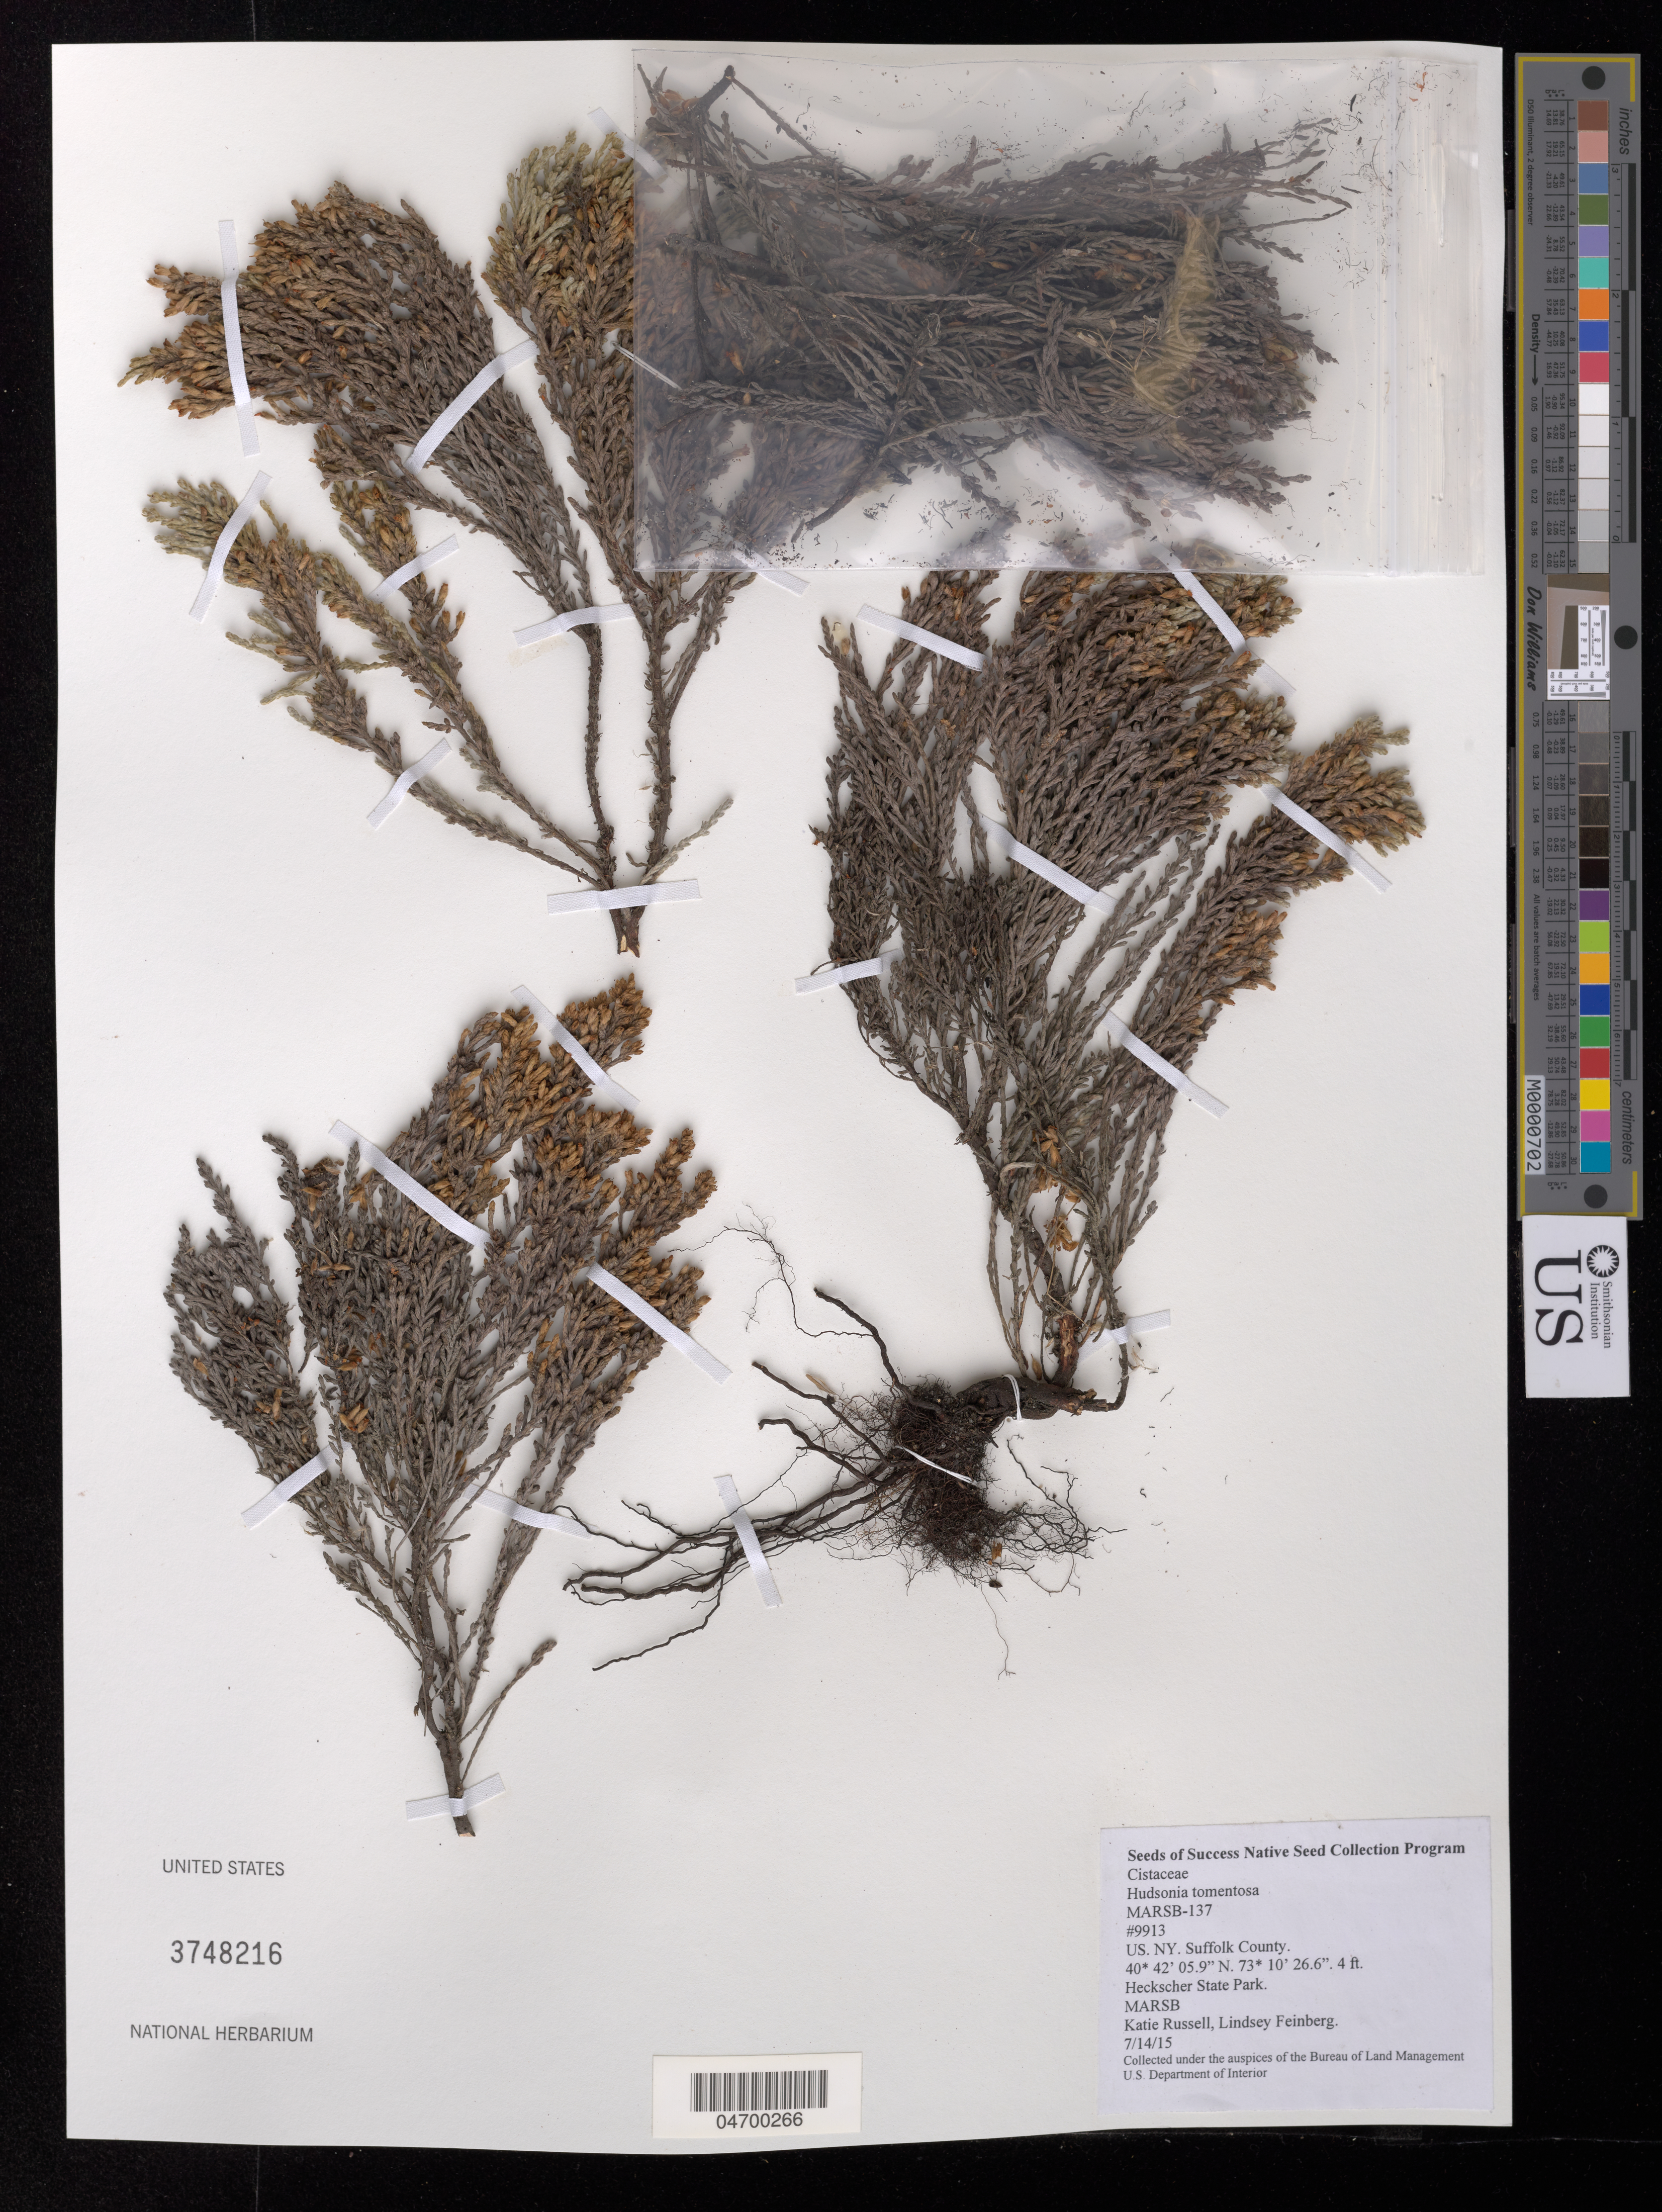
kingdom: Plantae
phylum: Tracheophyta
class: Magnoliopsida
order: Malvales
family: Cistaceae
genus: Hudsonia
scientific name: Hudsonia tomentosa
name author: Nutt.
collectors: K. Russell & L. Feinberg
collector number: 9913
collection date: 2015-07-14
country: United States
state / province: New York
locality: Suffolk County. Hekscher State Park. MARSB.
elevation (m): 1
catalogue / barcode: US 3748216